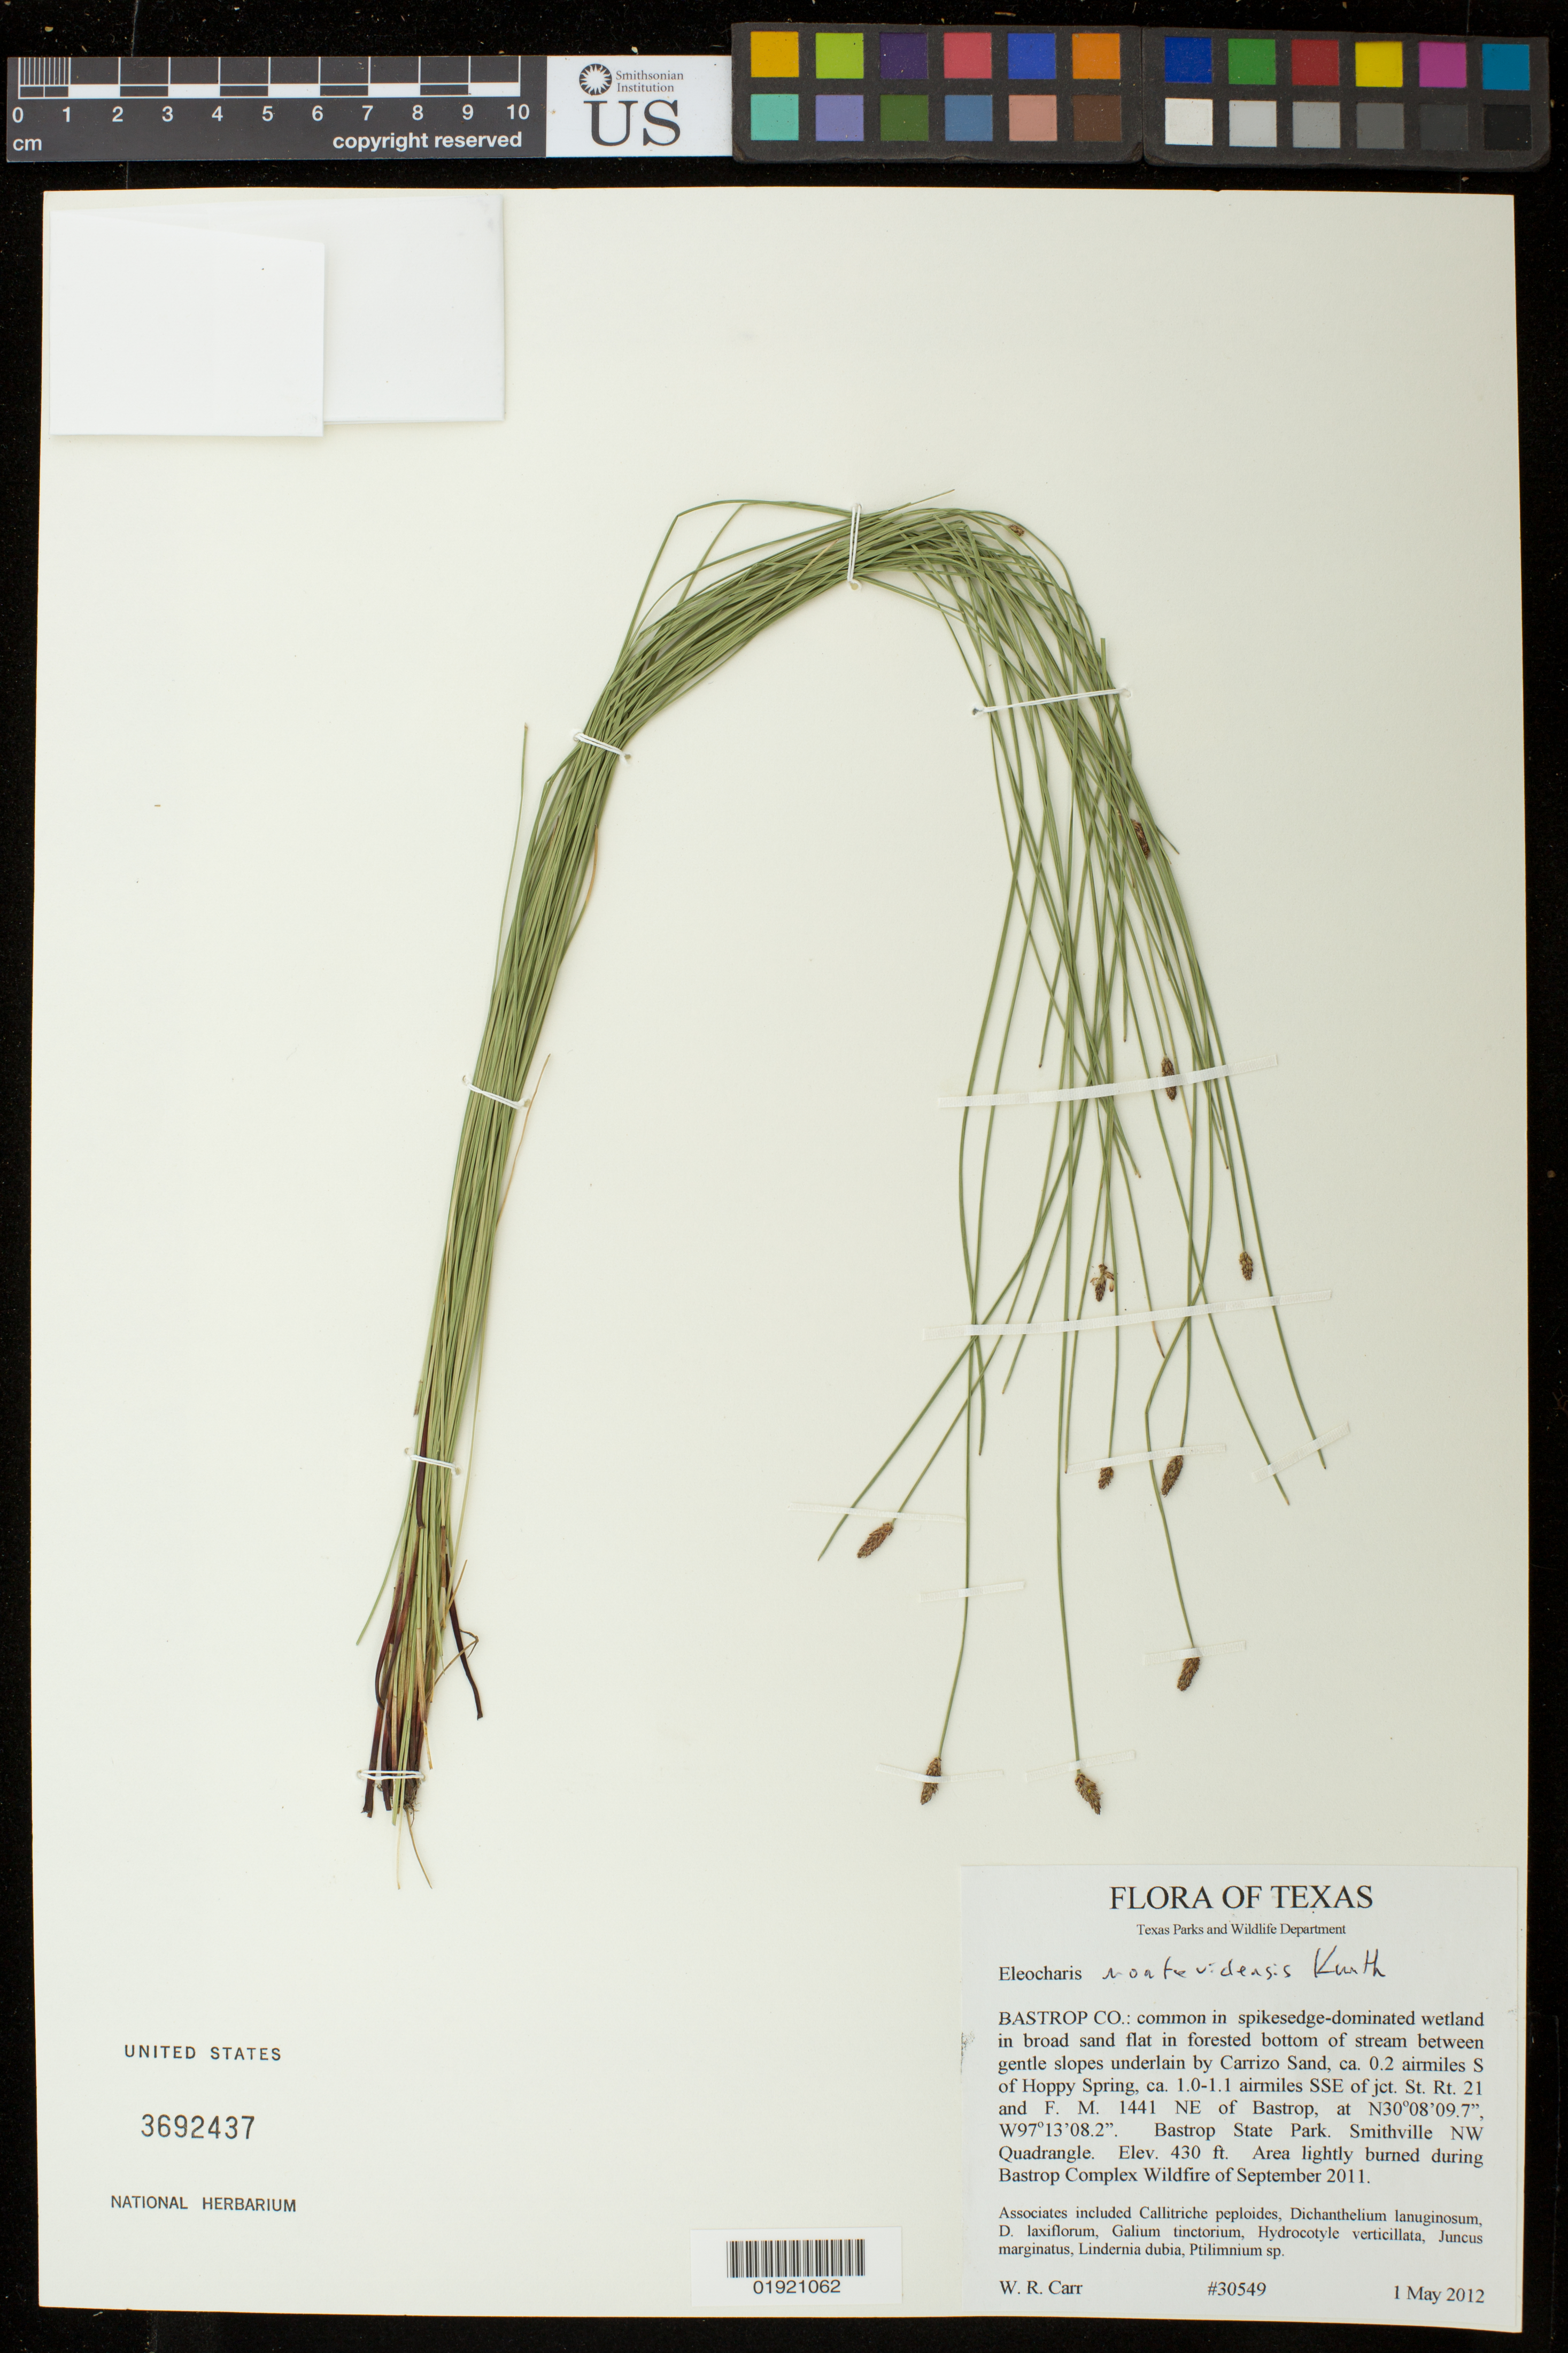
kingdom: Plantae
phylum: Tracheophyta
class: Liliopsida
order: Poales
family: Cyperaceae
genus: Eleocharis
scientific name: Eleocharis montevidensis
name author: Kunth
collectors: W. Carr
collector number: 30549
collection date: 2012-05-01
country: United States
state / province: Texas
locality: Bastrop Co.: ca. 0.2 airmiles S of Hoppy Spring, ca. 1.0-1.1 air miles SSE of jct. St. Rt. 21 and F.M. 1441 NE of Bastrop, Bastrop State Park. Smithville NW Quadrangle. Area lightly burned during Bastrop Copmlex Wildfire of September 2011.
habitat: Common in spikesedge-dominated wetland in broad sand flat in forested bottom of stream between gentle slopes underlain by Carrizo Sand.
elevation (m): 131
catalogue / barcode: US 3692437